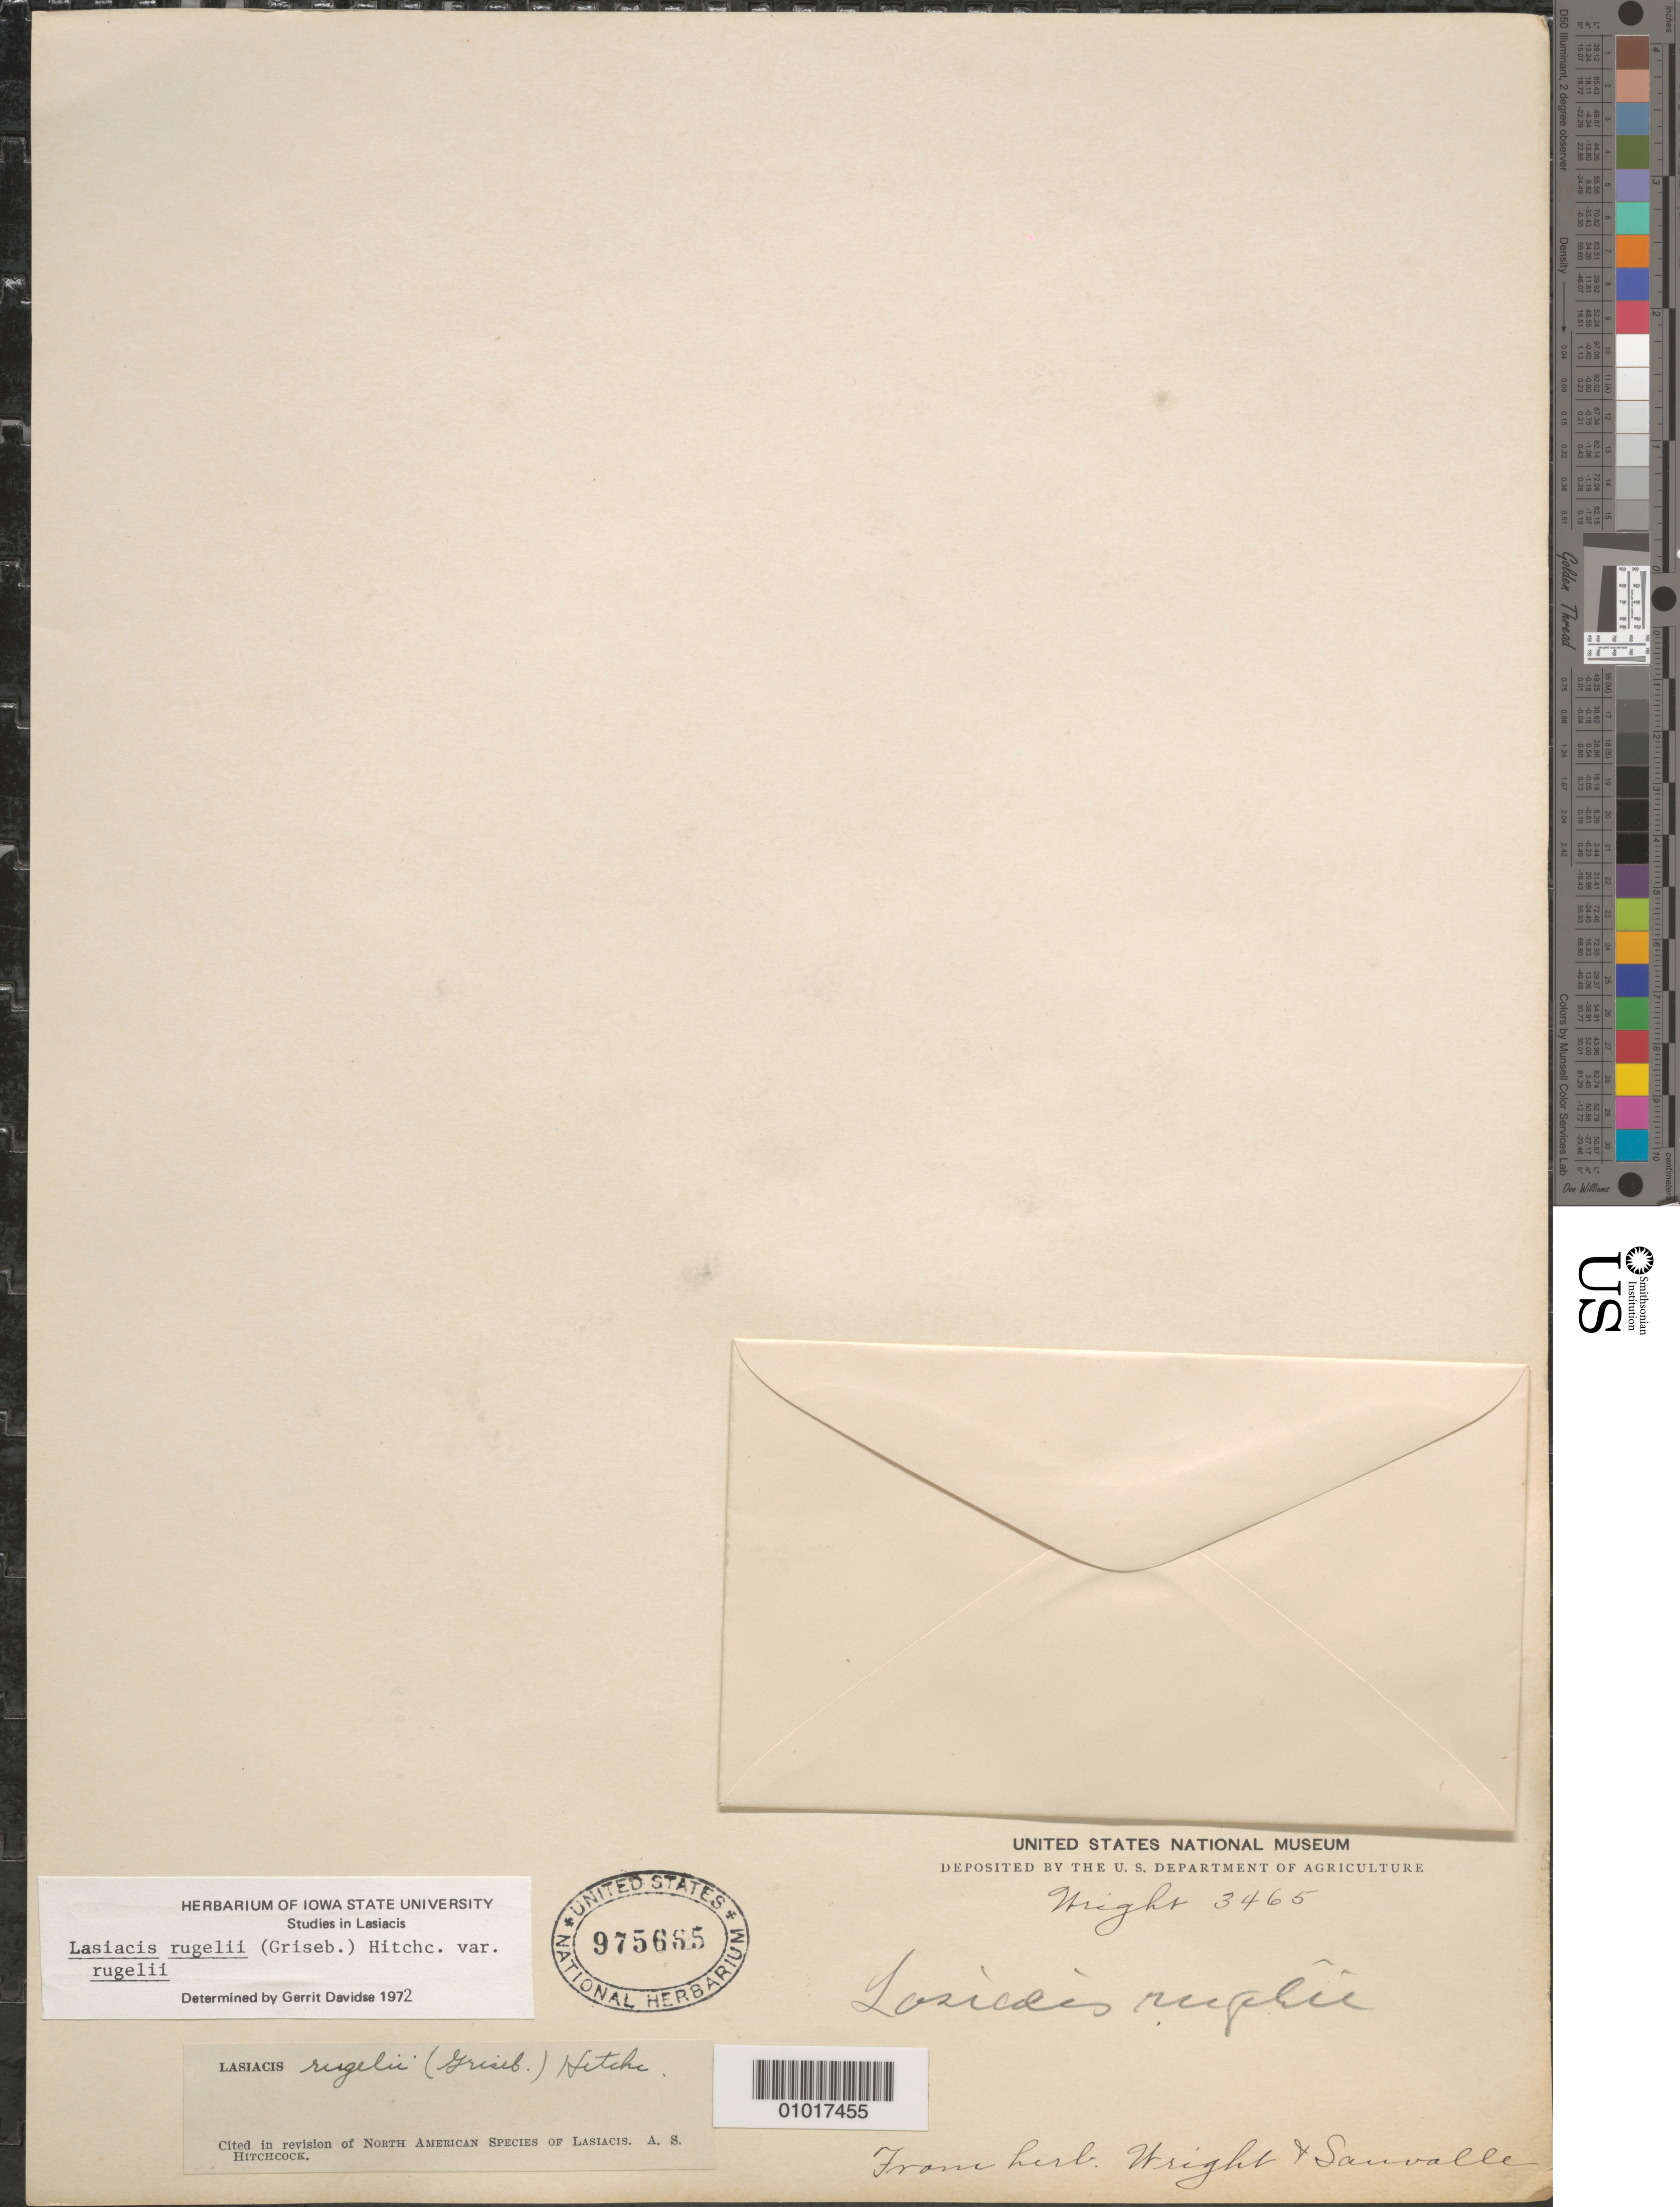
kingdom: Plantae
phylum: Tracheophyta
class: Liliopsida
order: Poales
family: Poaceae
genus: Lasiacis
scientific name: Lasiacis rugelii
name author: (Griseb.) Hitchc.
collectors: C. Wright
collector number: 3465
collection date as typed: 1800 to 1899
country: Cuba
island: Cuba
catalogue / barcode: US 975665